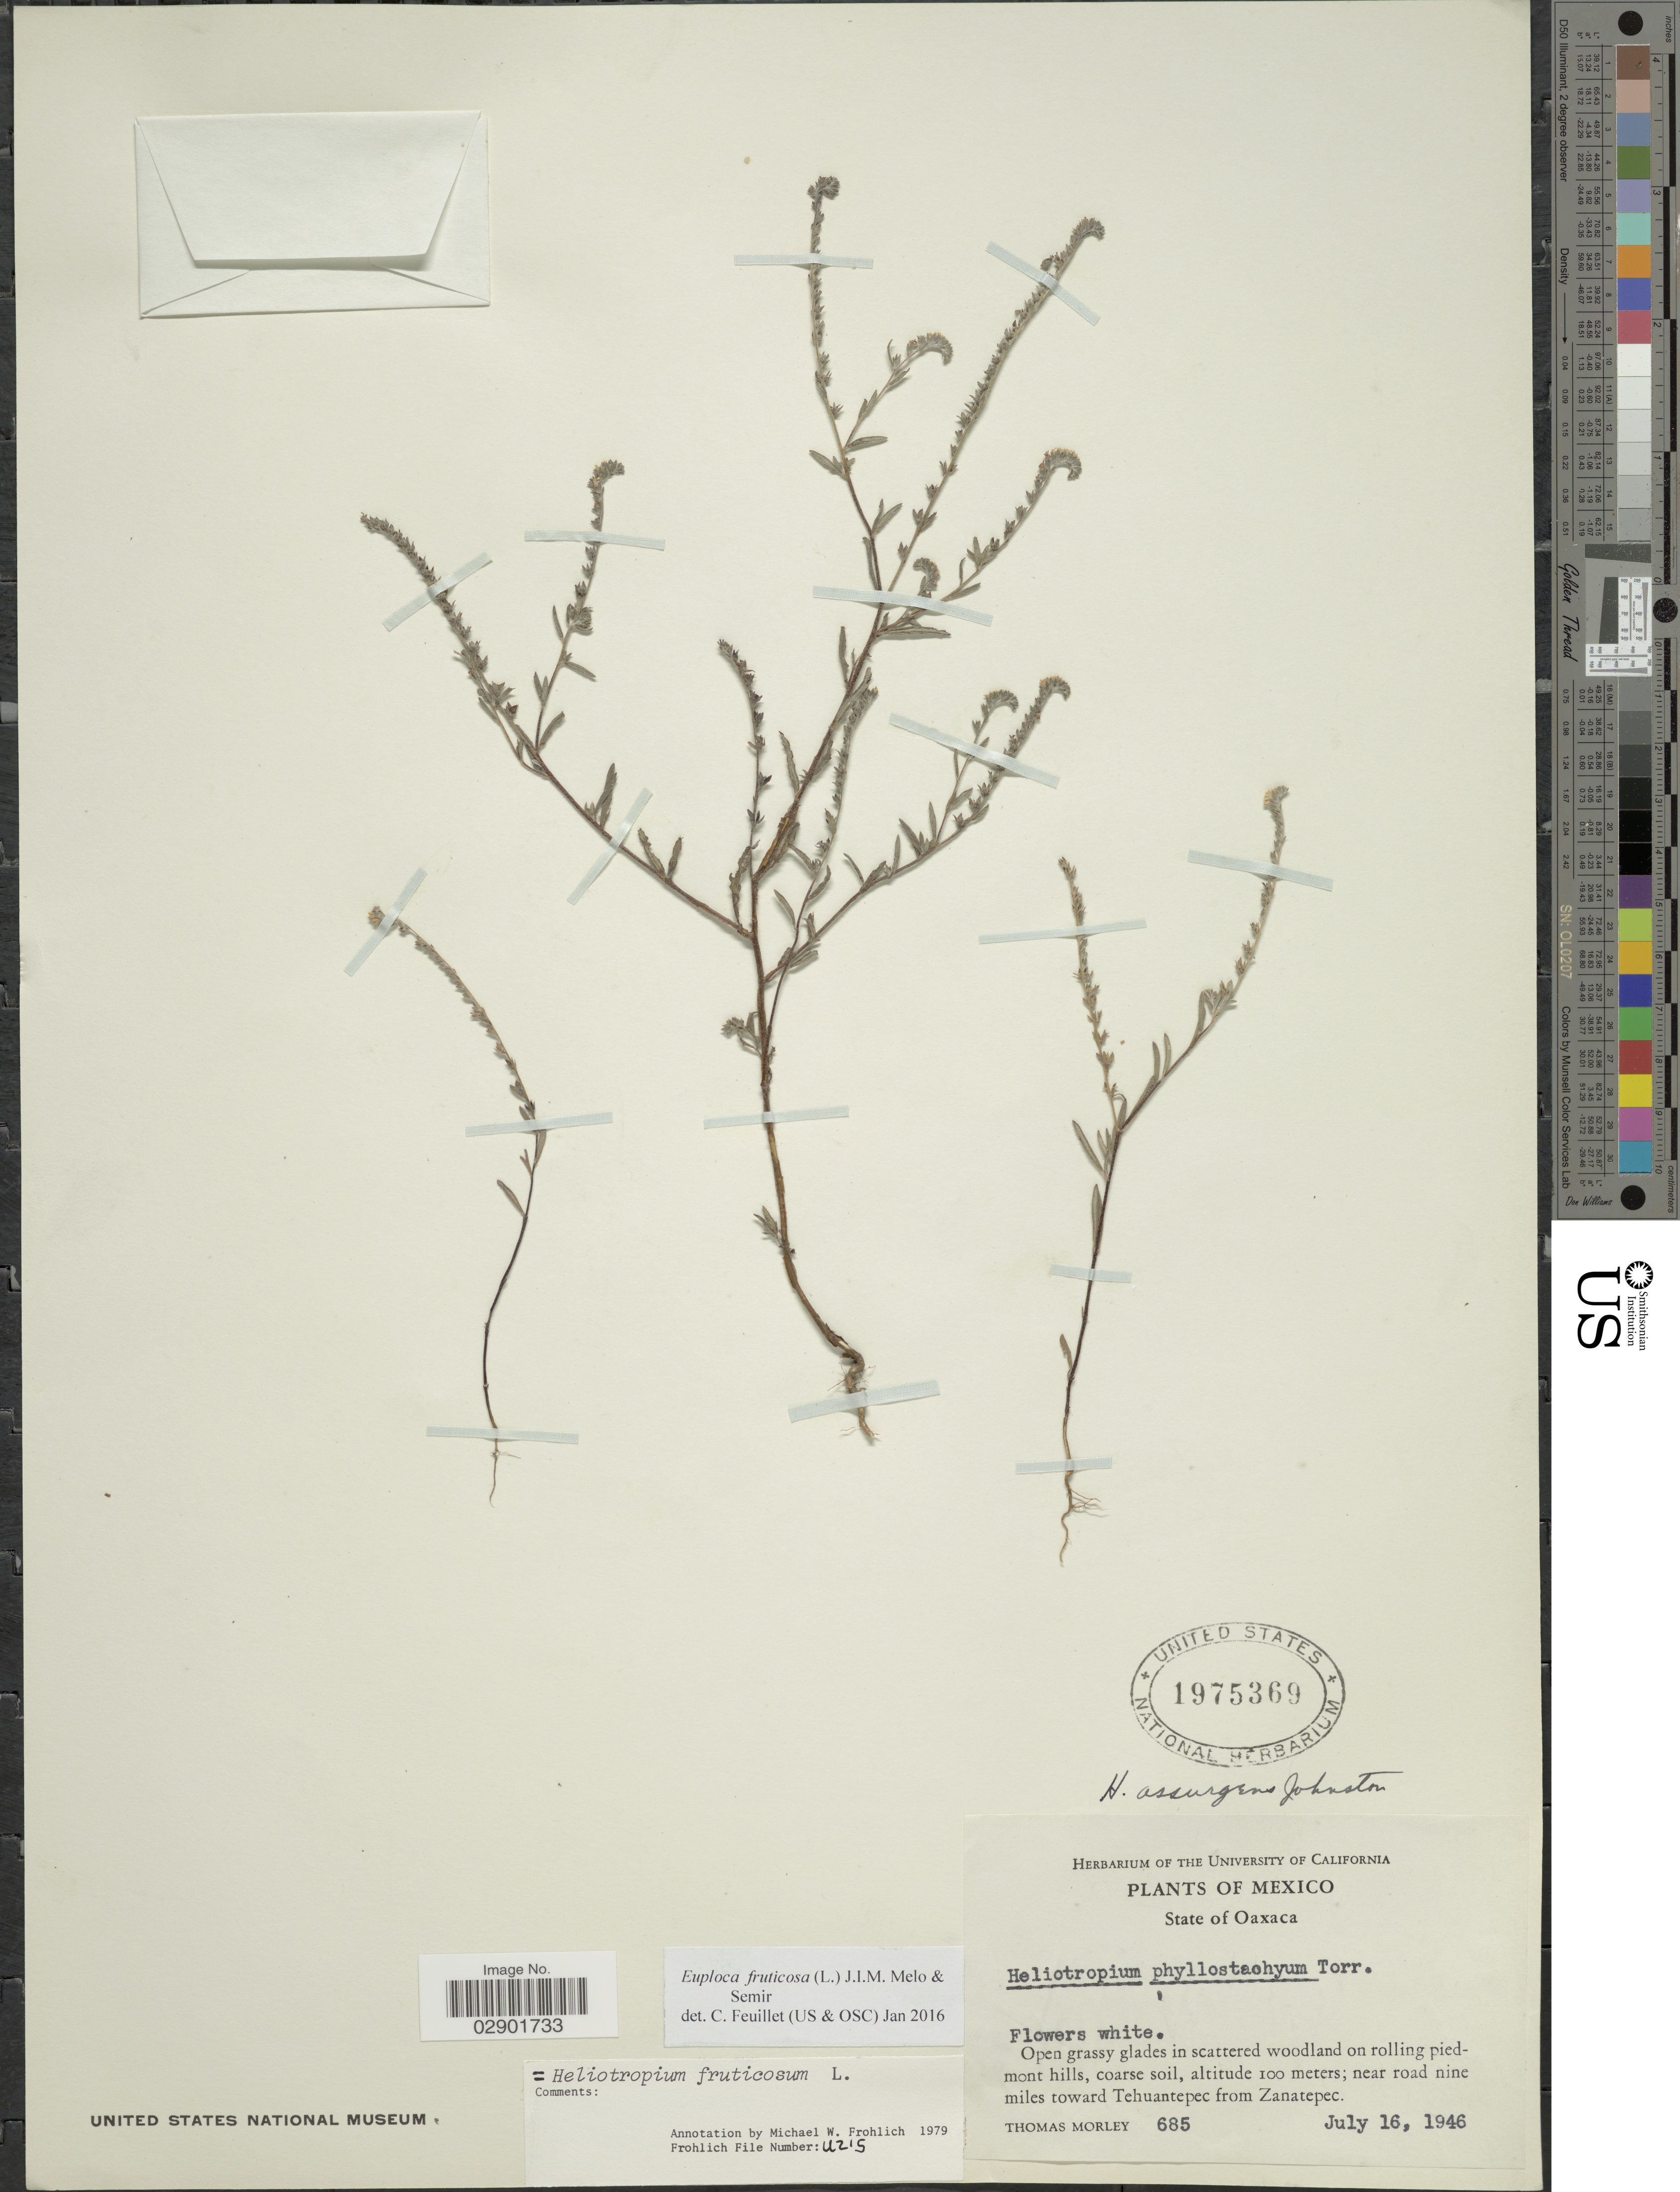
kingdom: Plantae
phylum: Tracheophyta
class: Magnoliopsida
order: Boraginales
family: Heliotropiaceae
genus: Euploca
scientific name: Euploca fruticosa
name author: (L.) J.I.M. Melo & Semir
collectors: T. Morley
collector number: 685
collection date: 1946-07-16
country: Mexico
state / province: Oaxaca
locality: Near road nine miles towards Tehuantepec from Zanatepec.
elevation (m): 100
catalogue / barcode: US 1975369